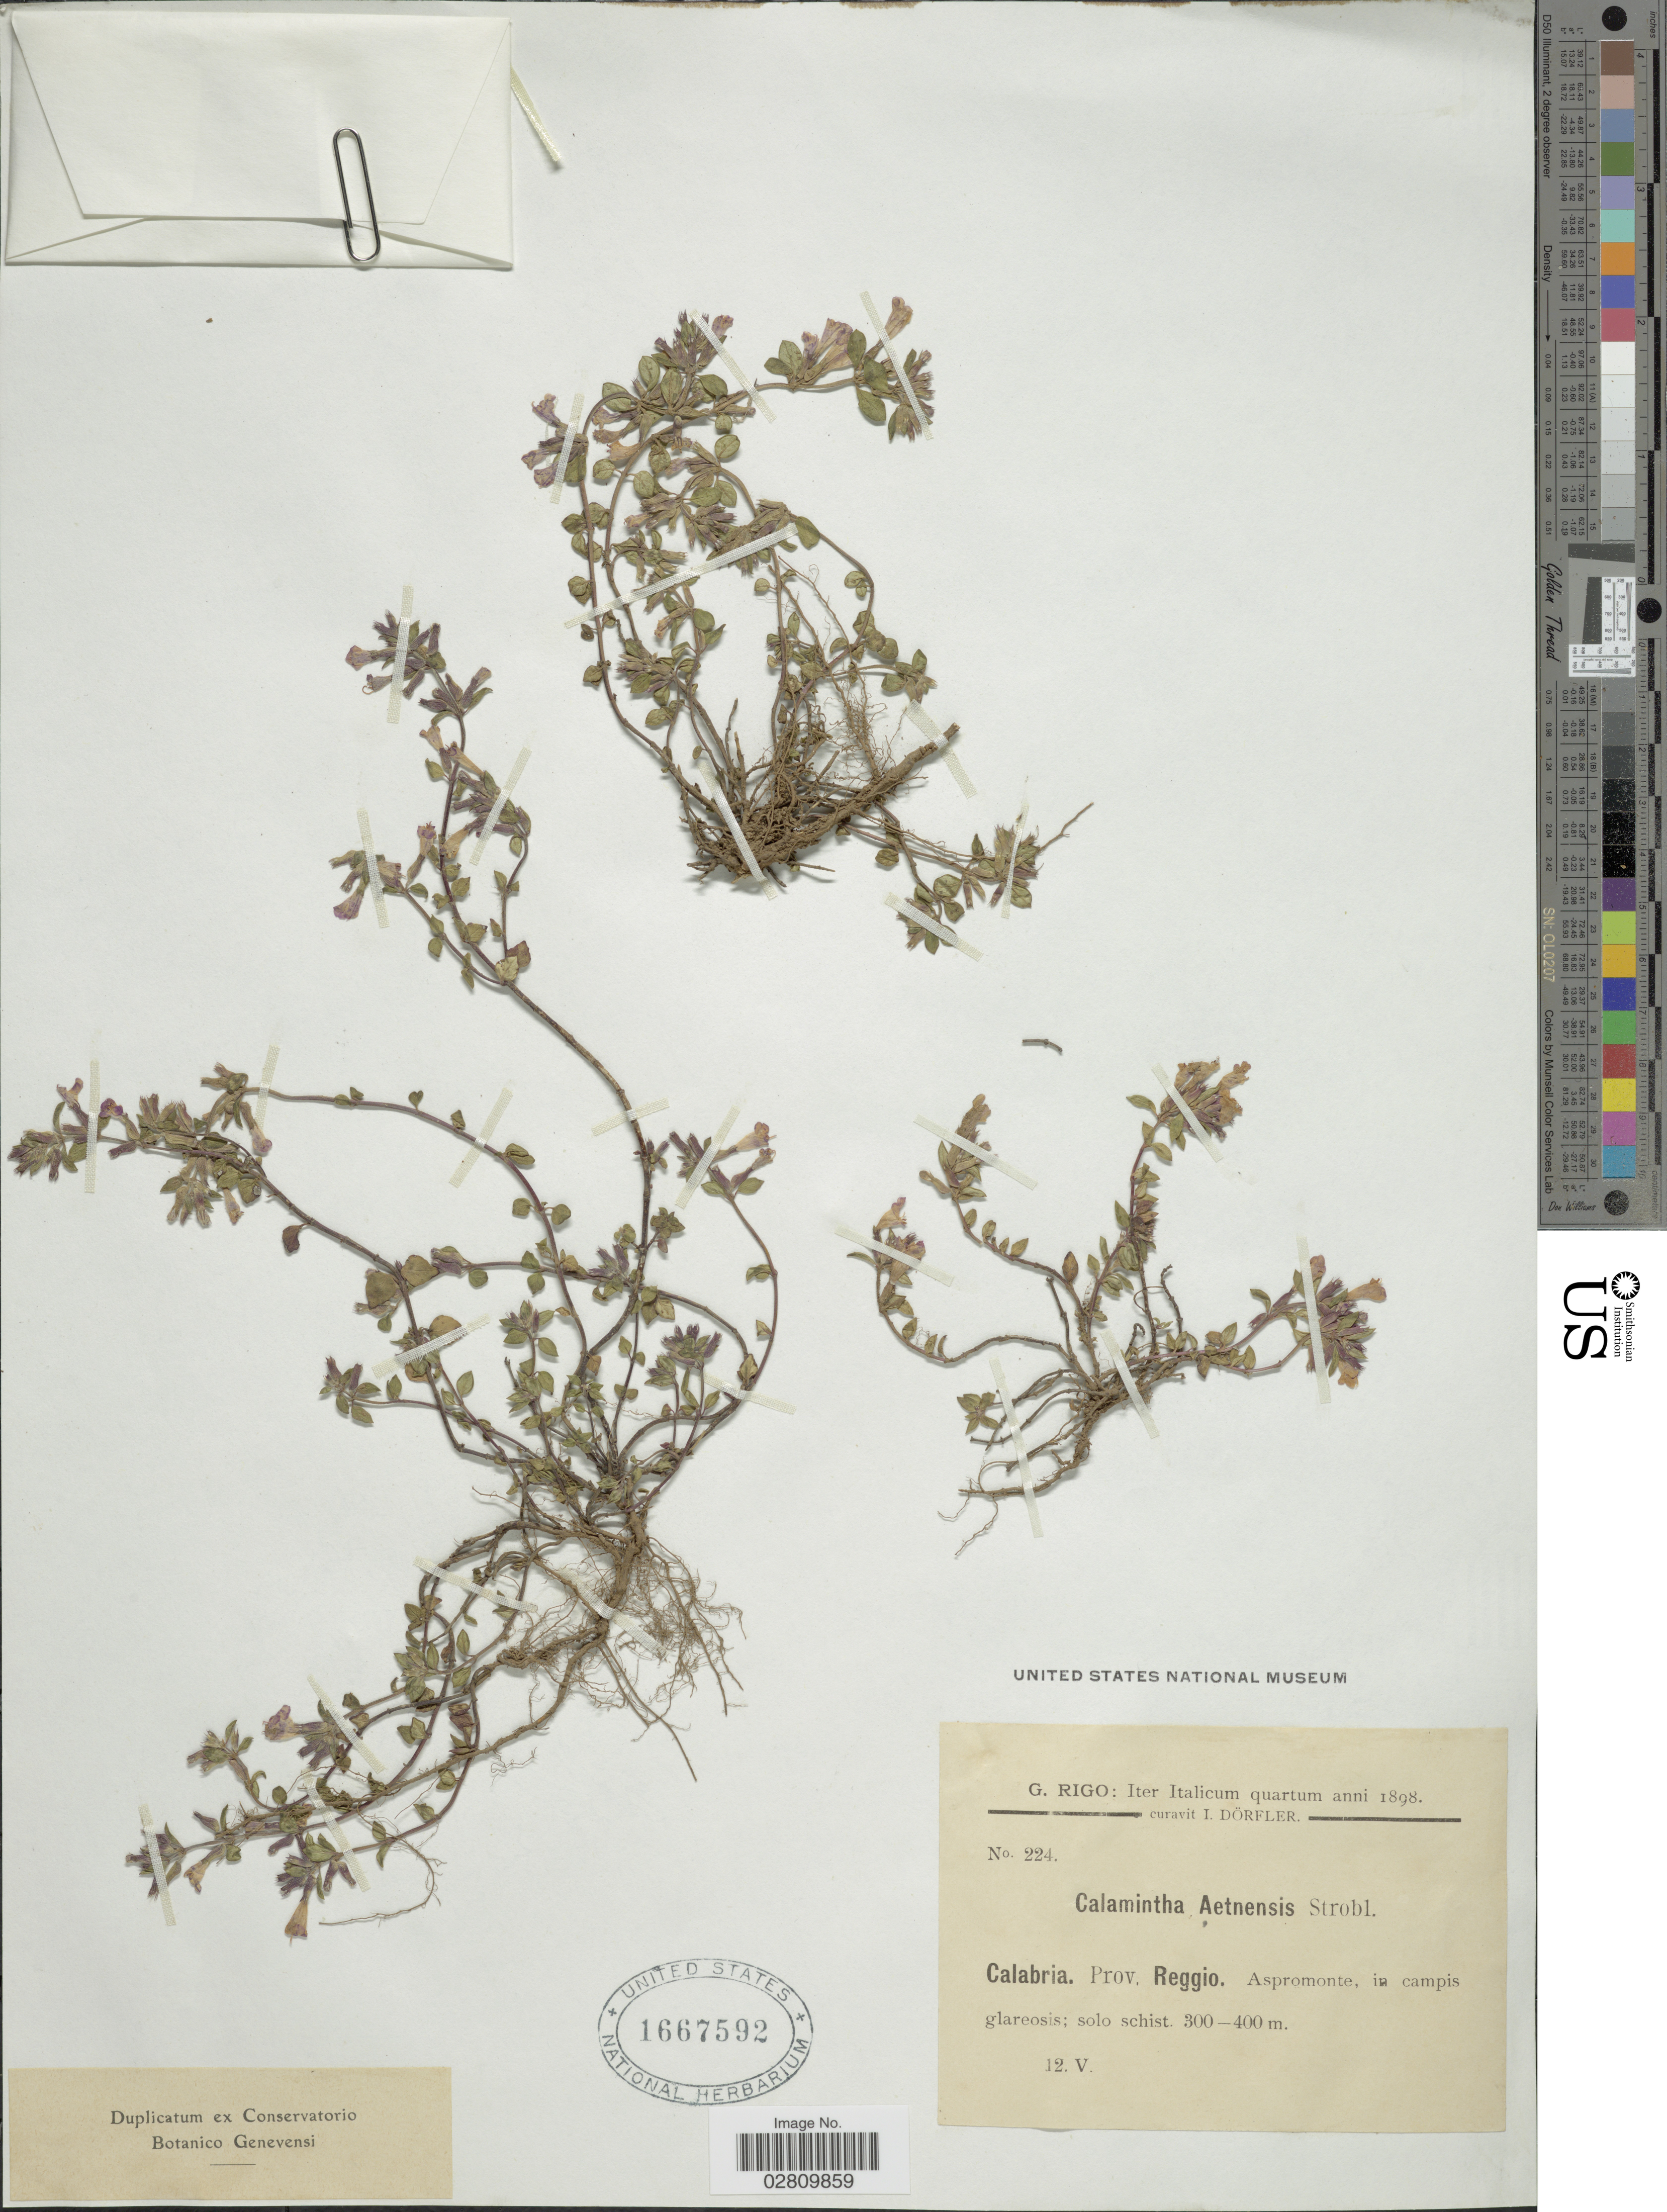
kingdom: Plantae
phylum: Tracheophyta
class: Magnoliopsida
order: Lamiales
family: Lamiaceae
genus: Calamintha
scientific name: Calamintha aetnensis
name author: Strobl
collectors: G. Rigo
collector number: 224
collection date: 1898-05-12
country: Italy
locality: Iter Italicum quartum. Calabria. Prov. Reggio. Aspromonte, in campis glareosis.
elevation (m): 300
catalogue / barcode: US 1667592